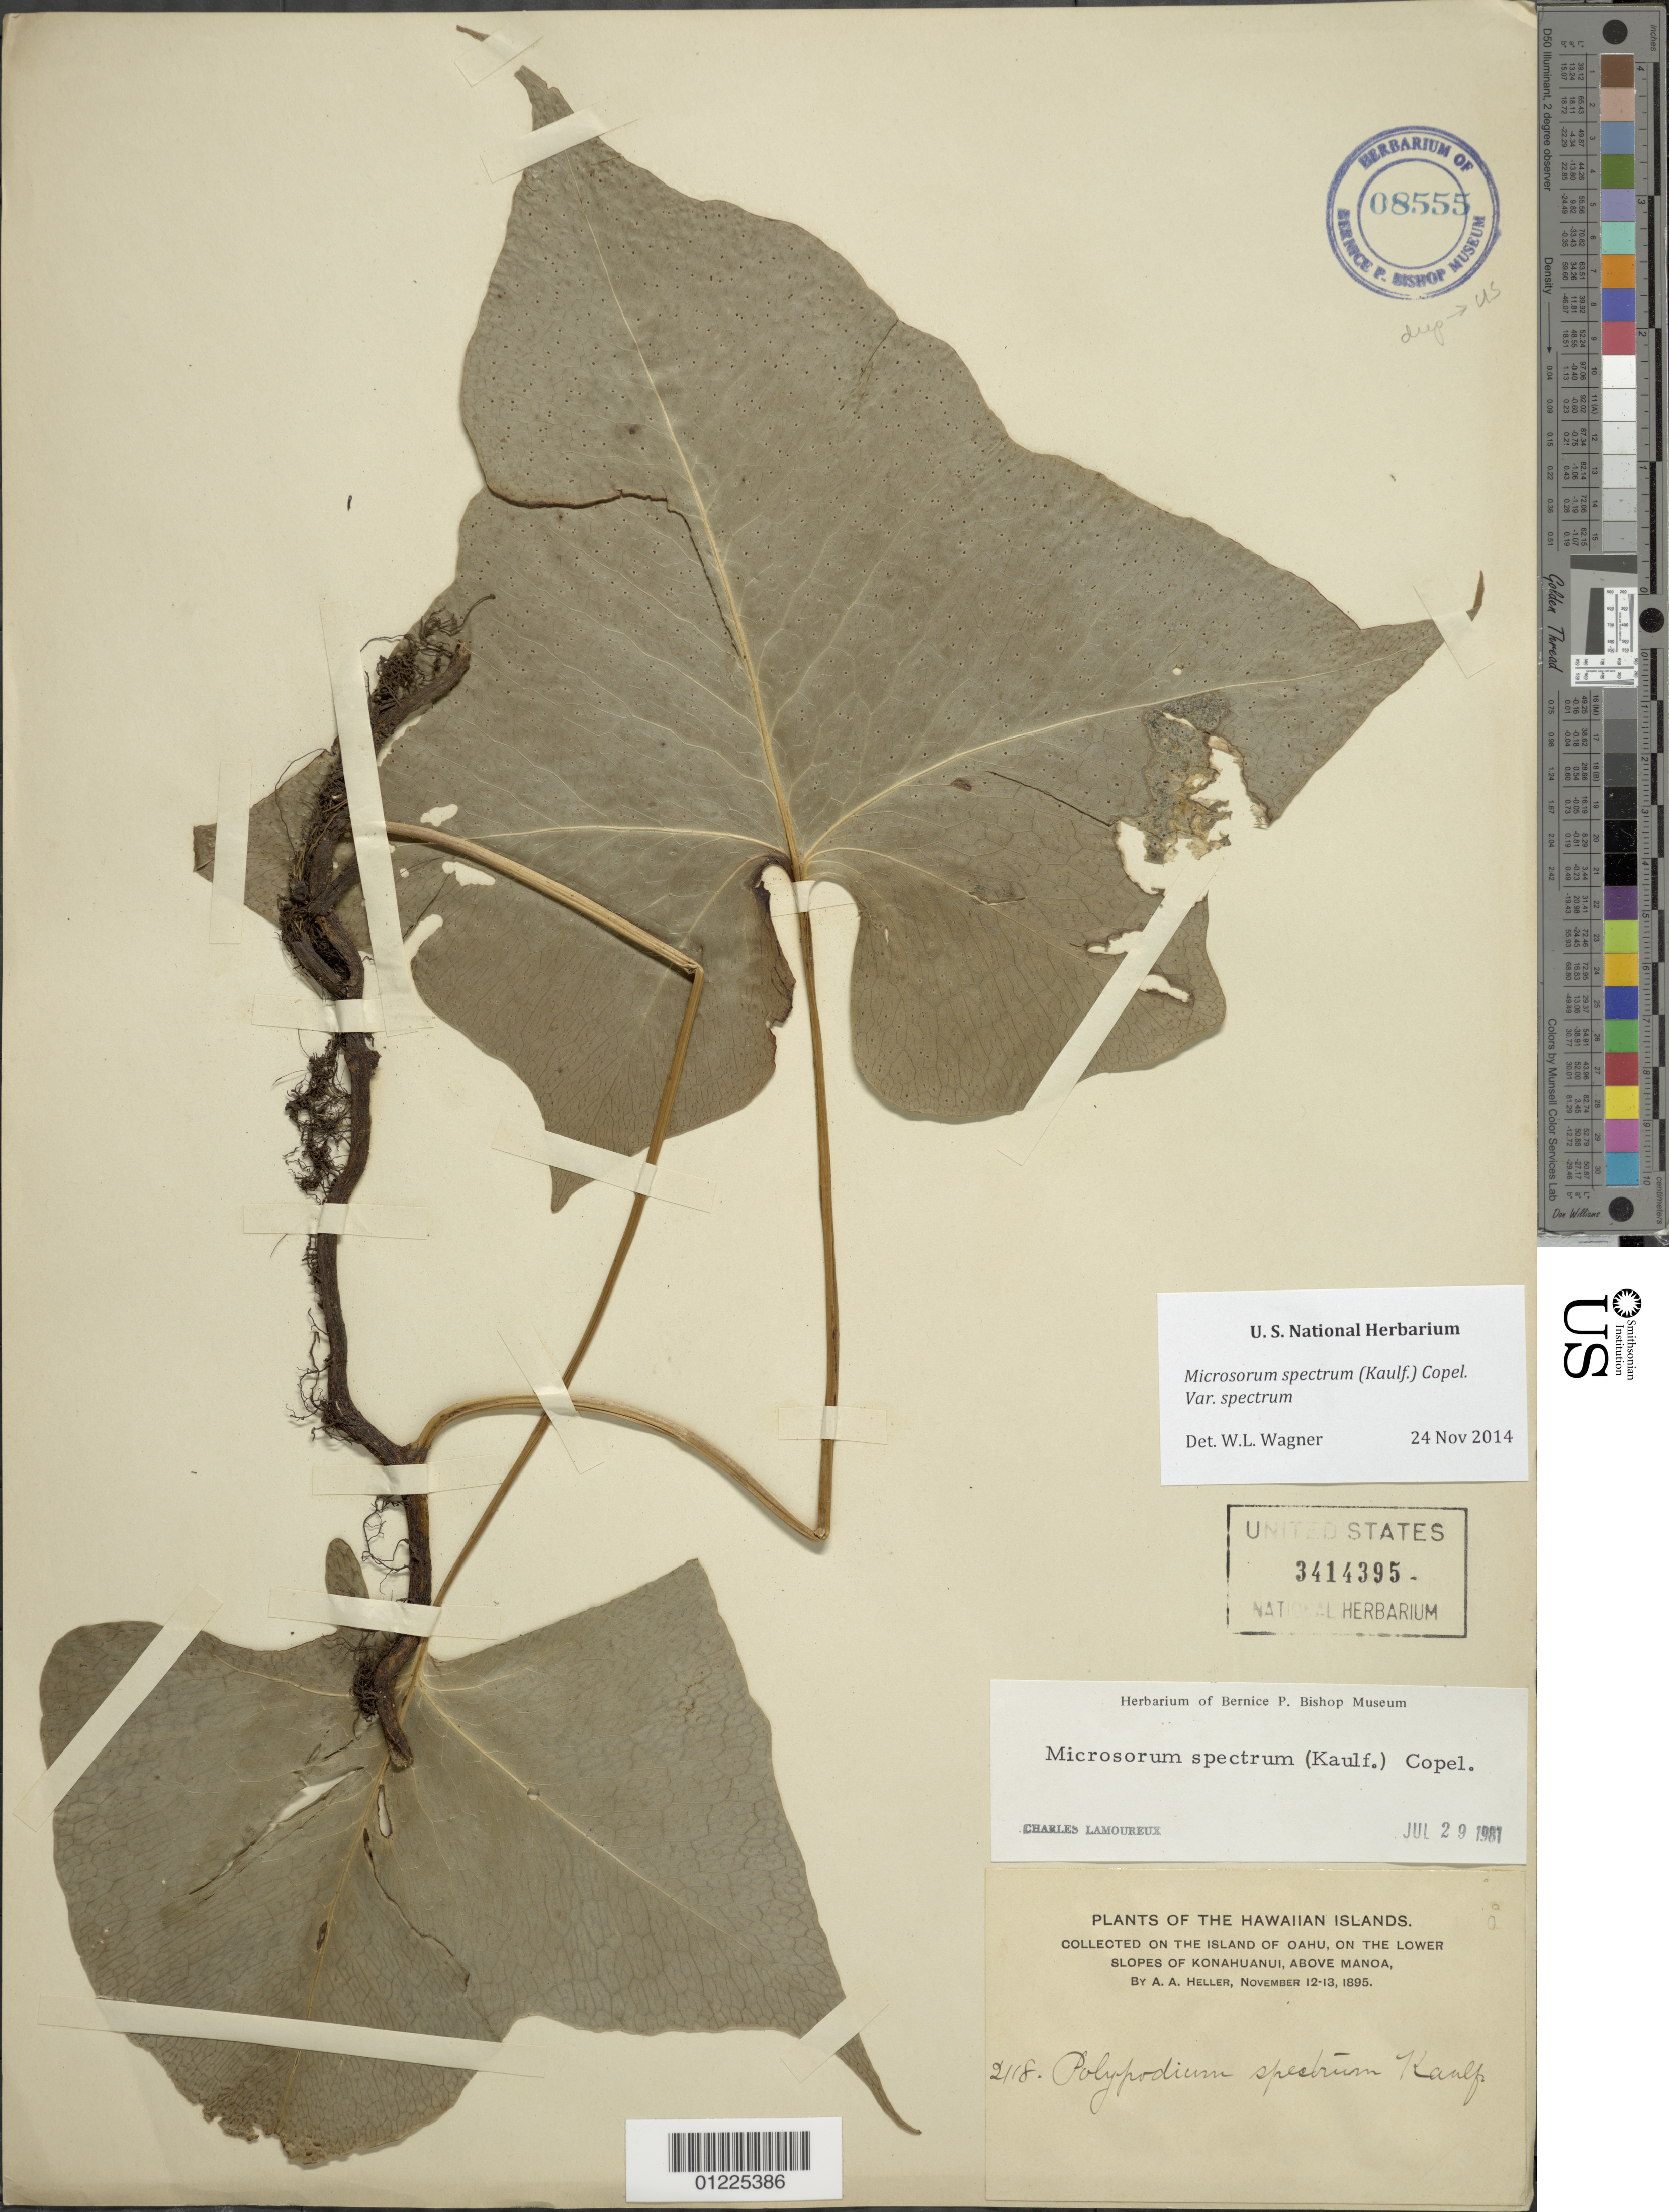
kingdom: Plantae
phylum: Tracheophyta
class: Polypodiopsida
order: Polypodiales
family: Polypodiaceae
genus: Microsorum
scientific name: Microsorum spectrum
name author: (Kaulf.) Copel.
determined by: Lamoureux, C. H.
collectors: A. A. Heller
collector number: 2118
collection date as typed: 12 Nov 1895 to 13 Nov 1895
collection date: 1895-11-12/1895-11-13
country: United States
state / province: Hawaii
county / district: Honolulu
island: Oahu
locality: Lower slopes of Konahuanui, above Manoa.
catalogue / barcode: US 3414395